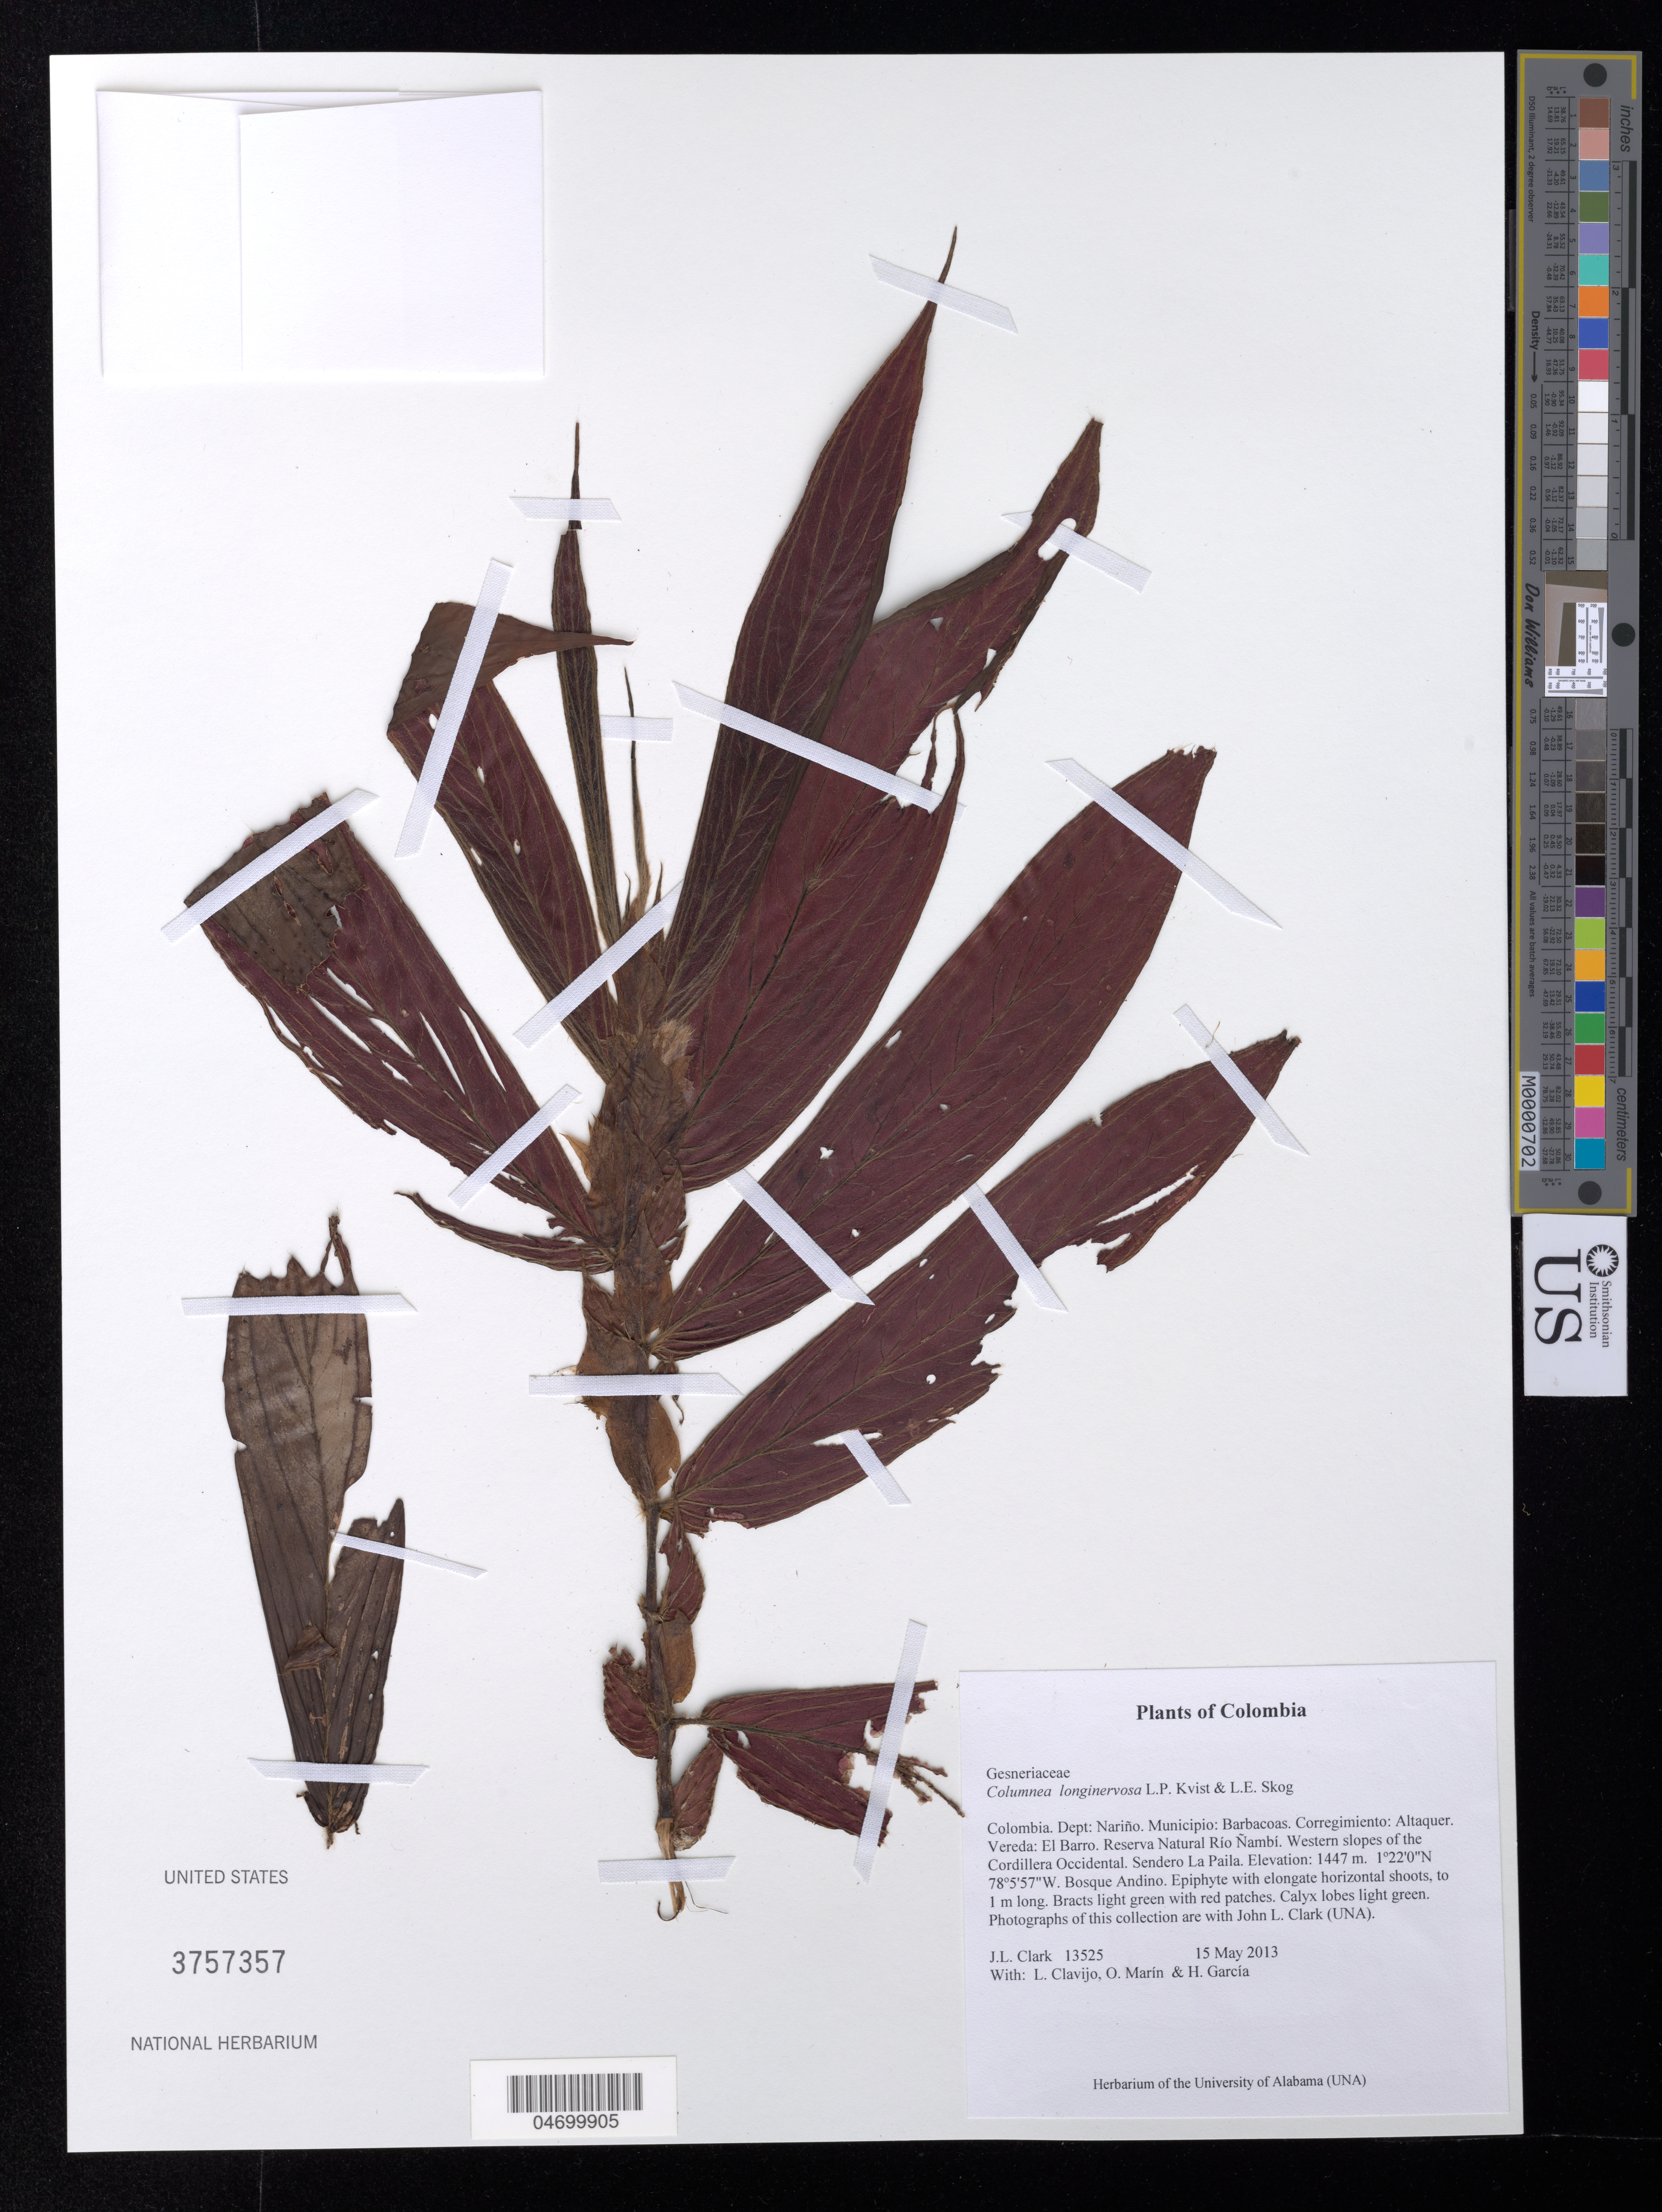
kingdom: Plantae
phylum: Tracheophyta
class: Magnoliopsida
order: Lamiales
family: Gesneriaceae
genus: Columnea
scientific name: Columnea longinervosa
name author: L.P. Kvist & L.E. Skog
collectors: J. L. Clark, L. Clavijo, J. Howieson & H. Garcia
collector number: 13525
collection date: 2013-05-15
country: Colombia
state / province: Nariño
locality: Dept: Nariño. Municipio: Barbacoas. Corregimiento: Altaquer. Vereda: El Barro. Reserva Natural Río Ñambi. Western slopes of the Cordillera Occidental. Sendero La Paila.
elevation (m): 1447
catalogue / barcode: US 3757357